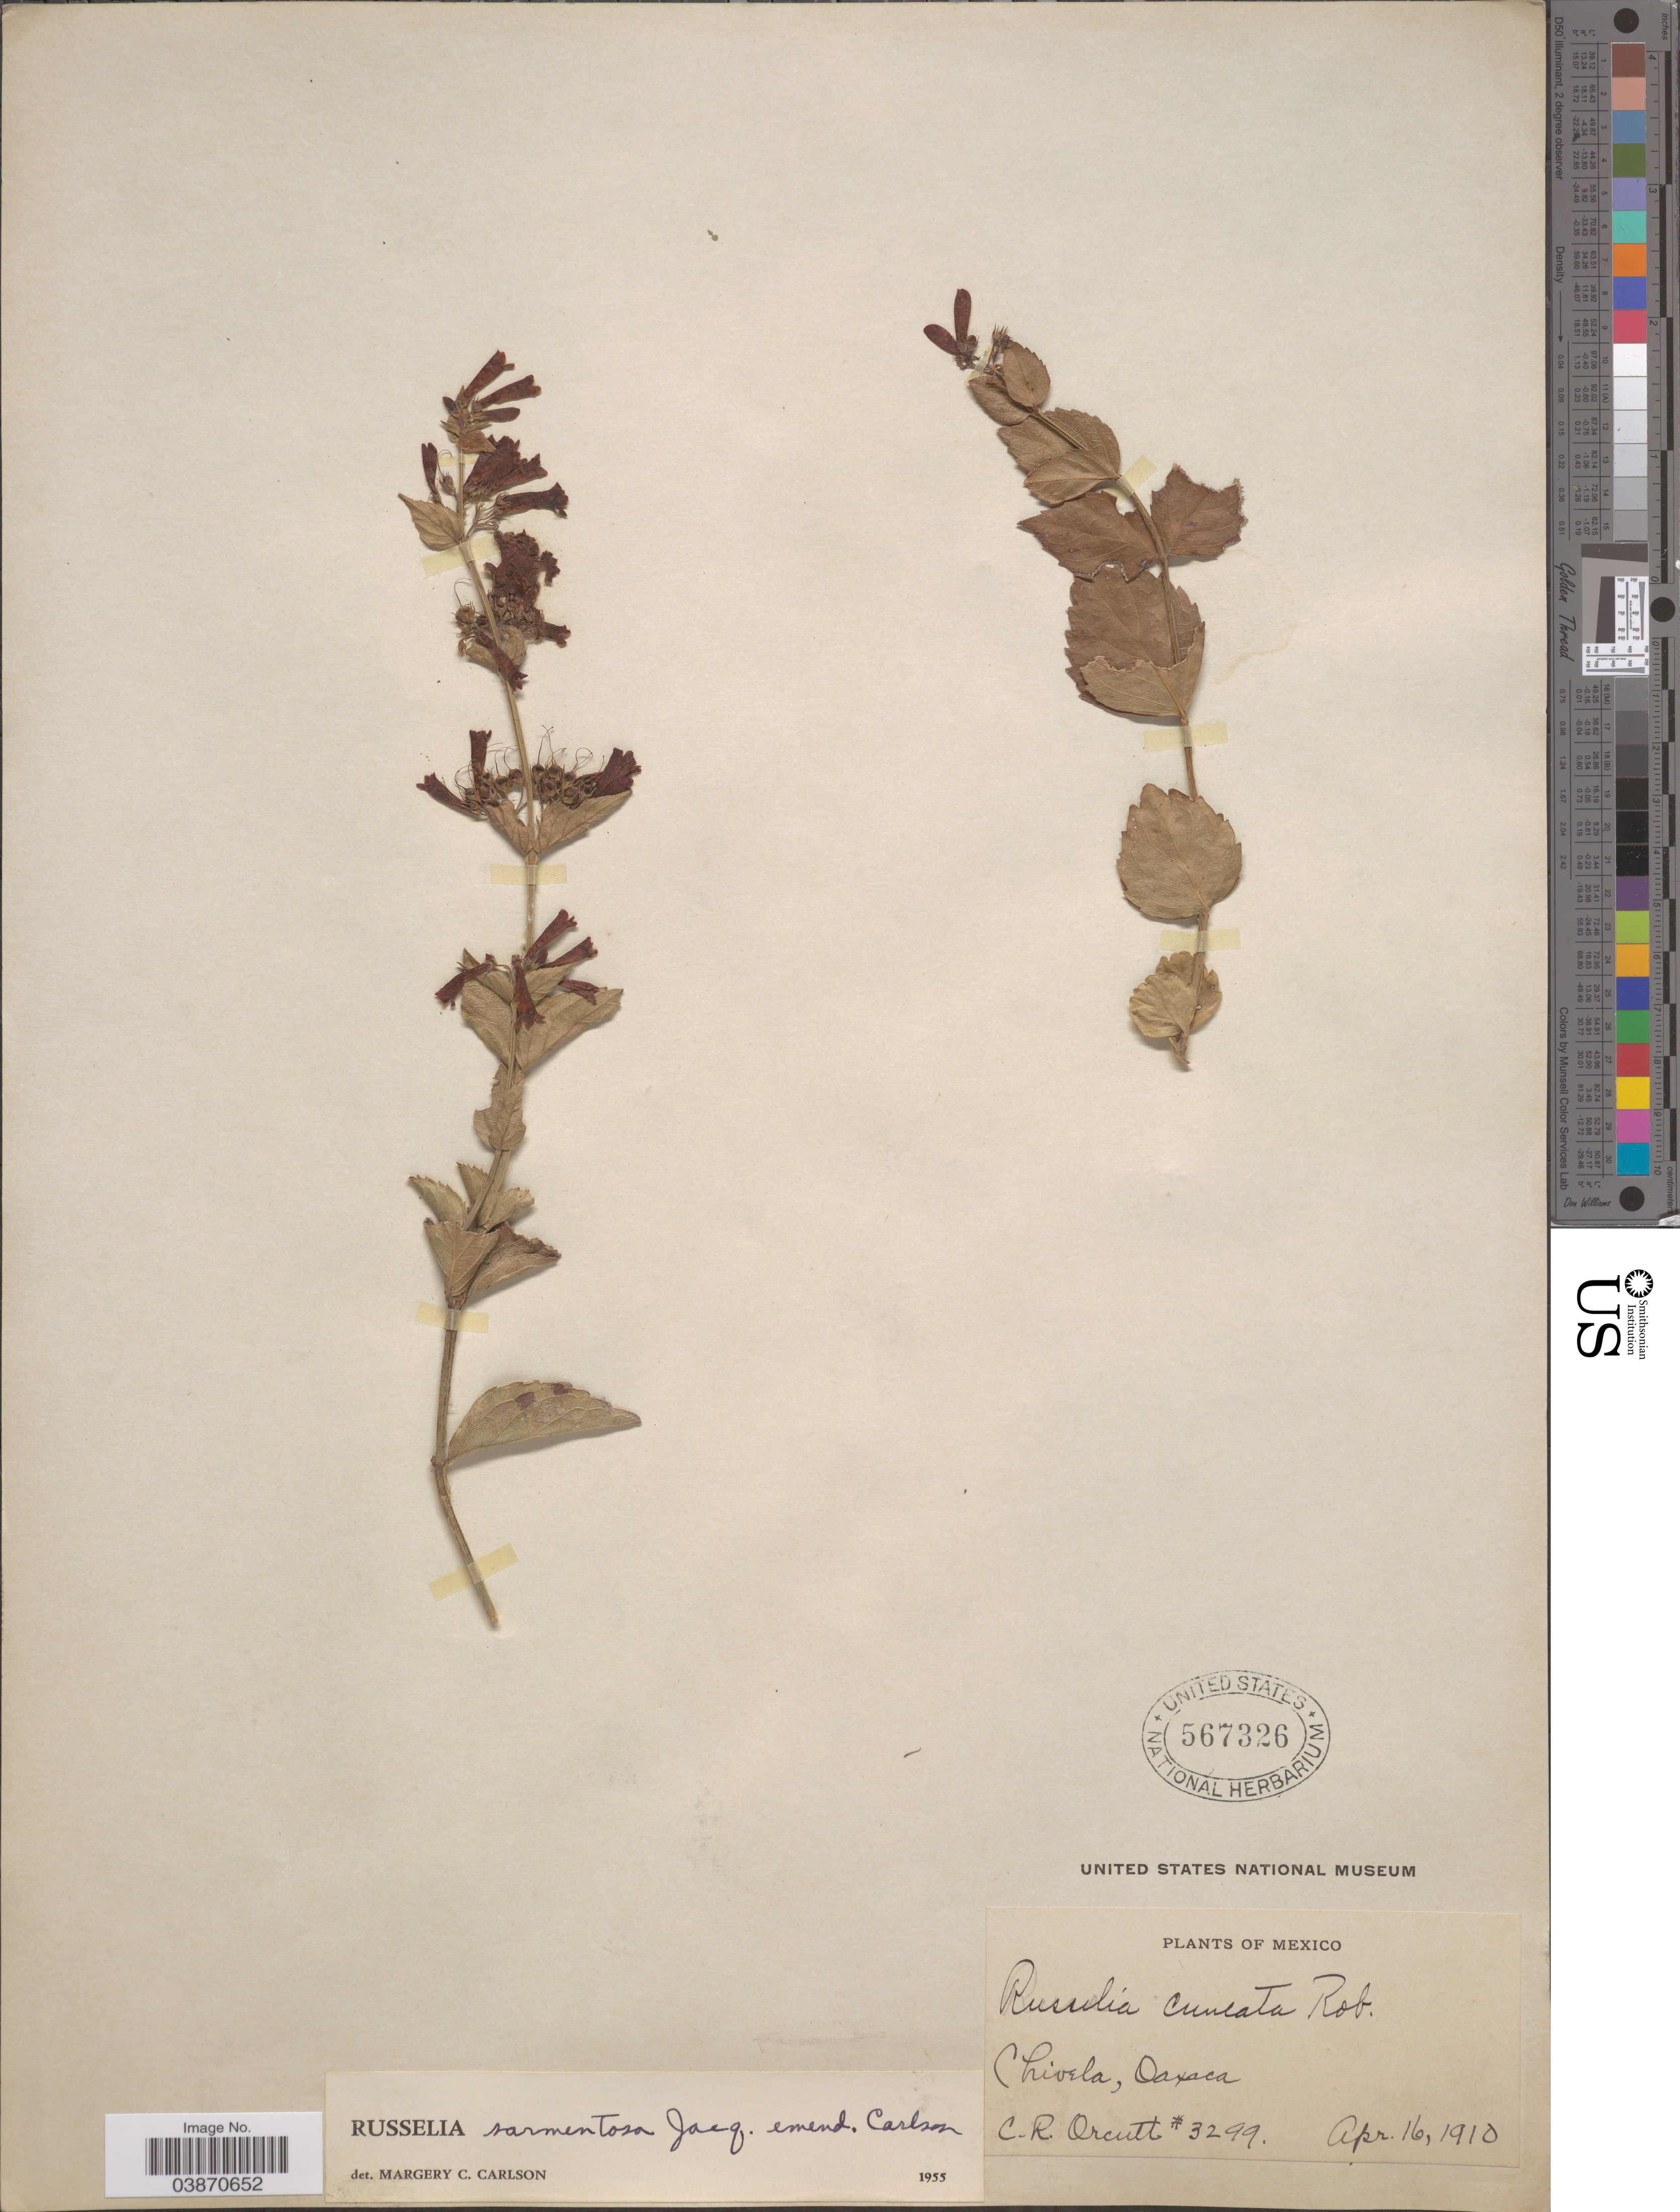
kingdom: Plantae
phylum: Tracheophyta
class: Magnoliopsida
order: Lamiales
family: Plantaginaceae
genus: Russelia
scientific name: Russelia sarmentosa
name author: Jacq.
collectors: C. R. Orcutt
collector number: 3299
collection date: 1910-04-16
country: Mexico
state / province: Oaxaca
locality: Chivela.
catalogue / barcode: US 567326